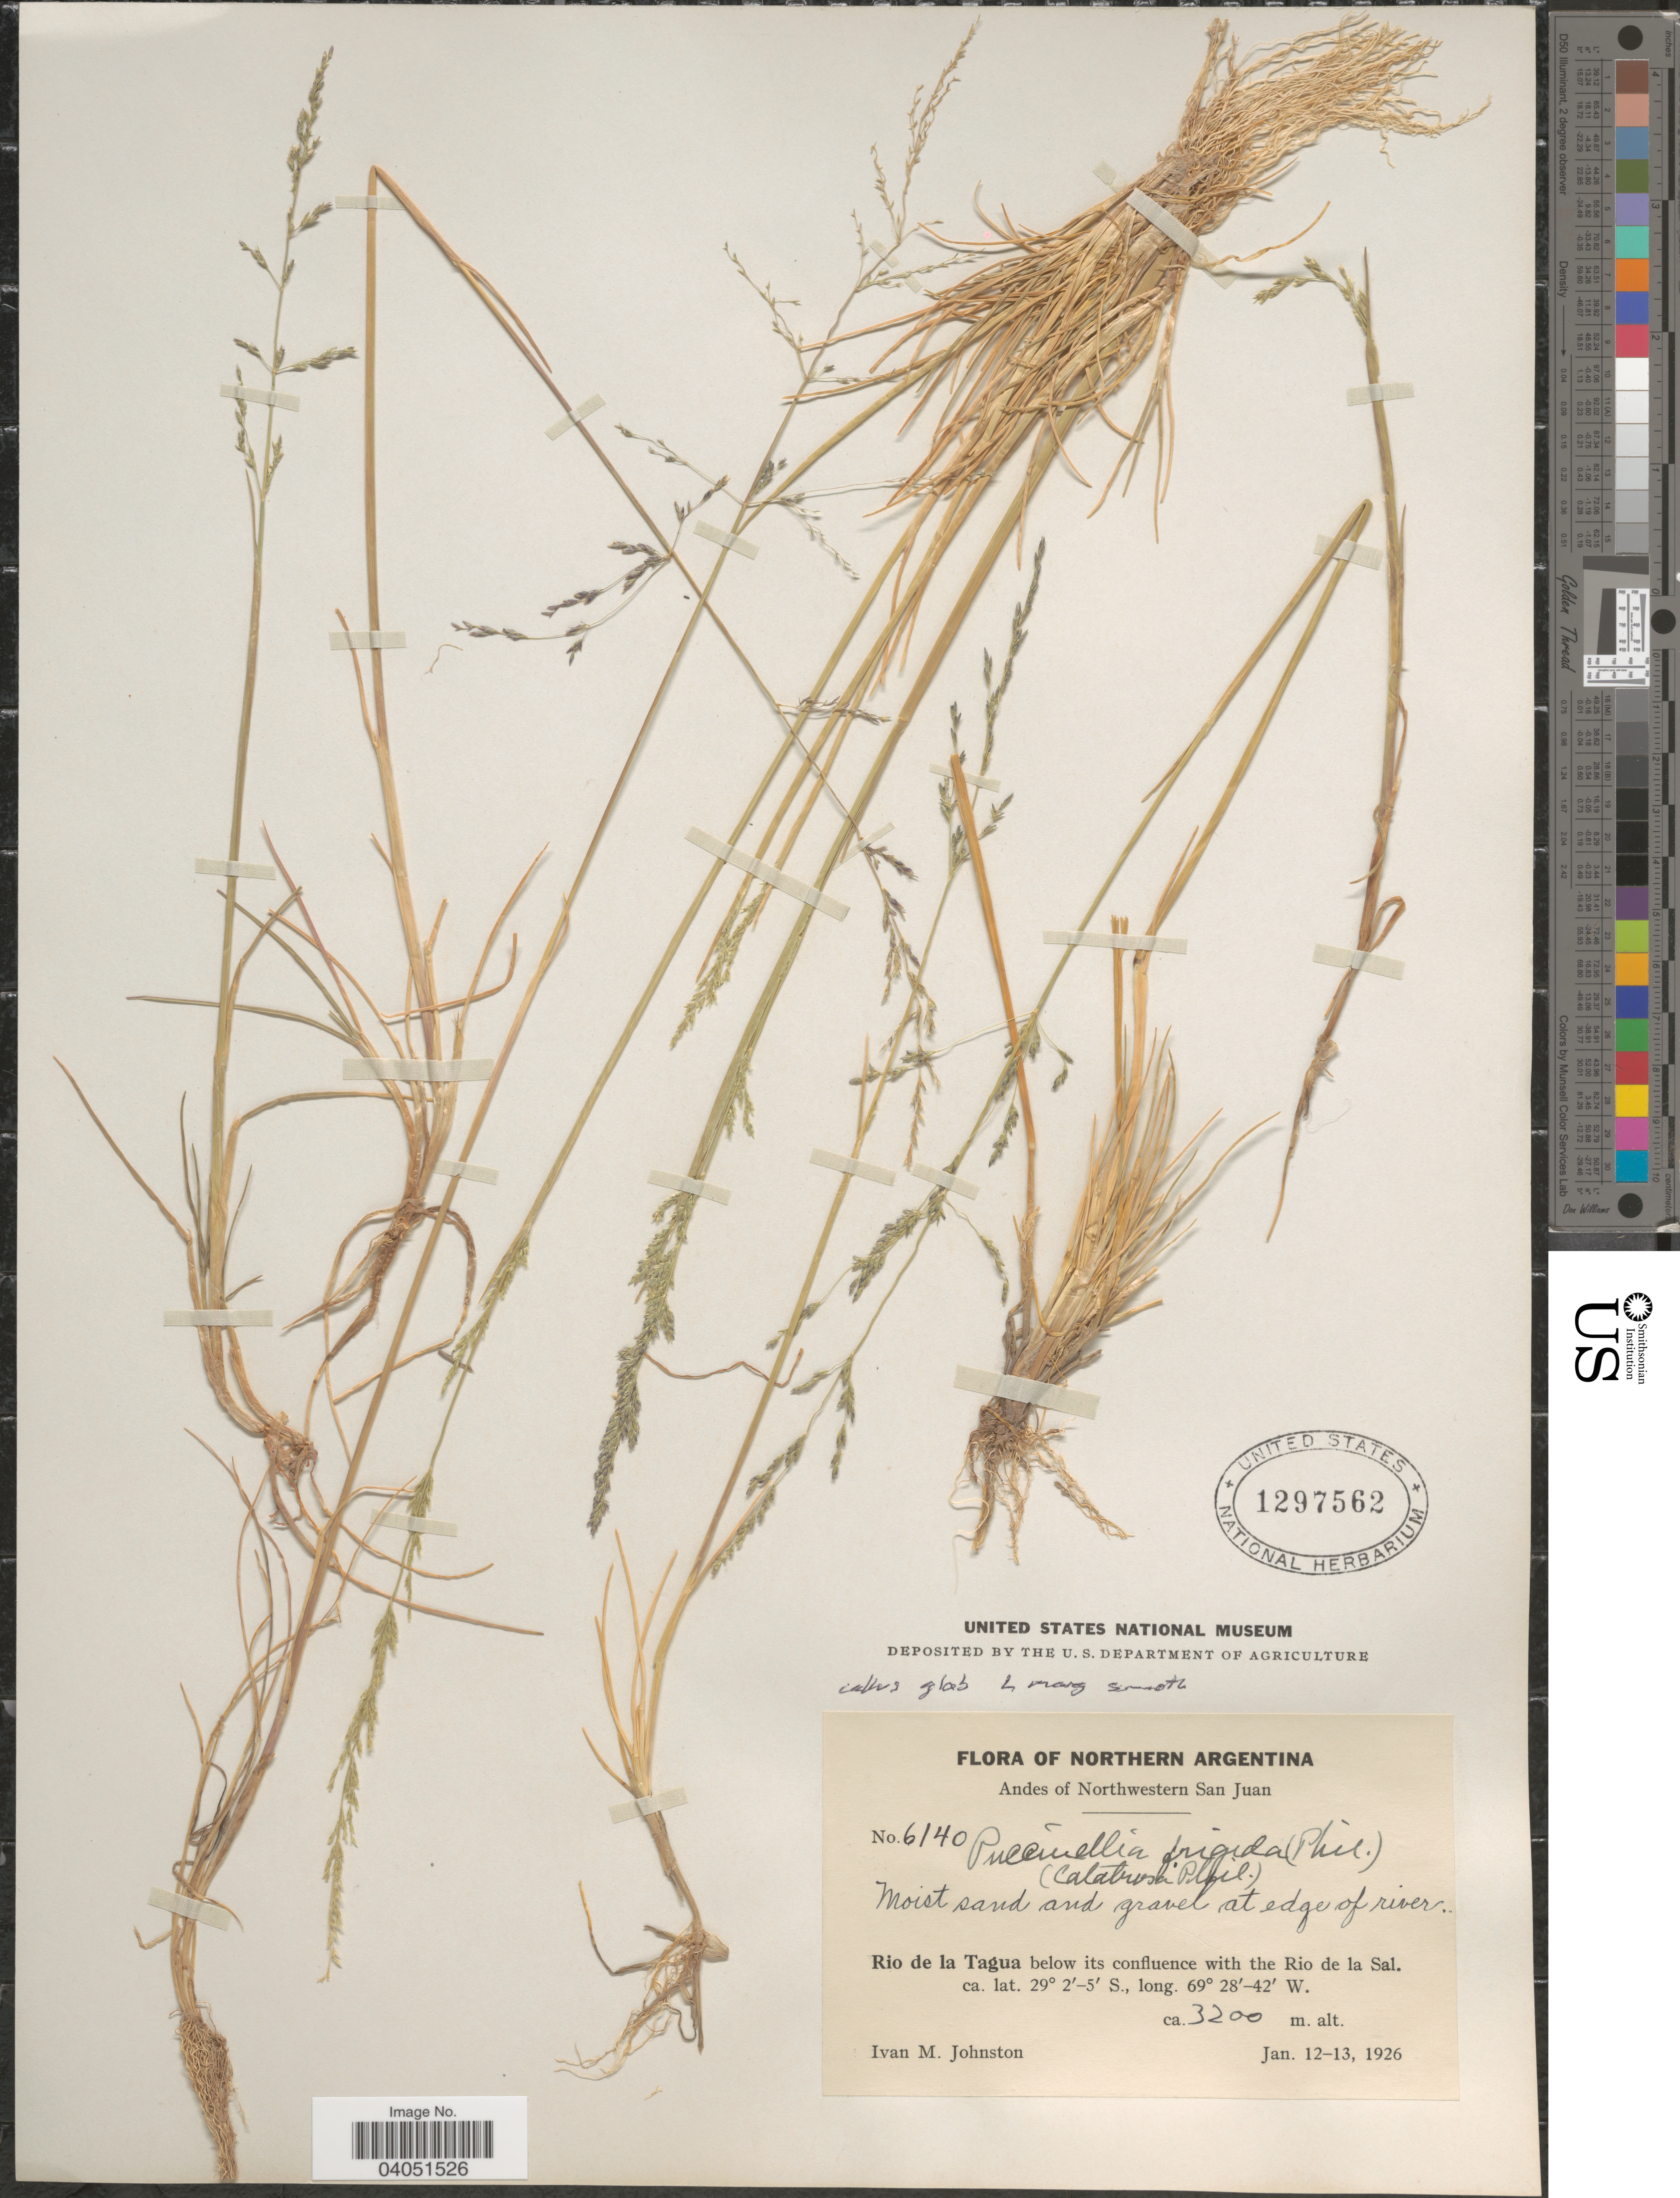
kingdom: Plantae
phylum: Tracheophyta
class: Liliopsida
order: Poales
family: Poaceae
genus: Puccinellia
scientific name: Puccinellia frigida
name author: (Phil.) I.M. Johnst.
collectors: I.M. Johnston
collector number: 6140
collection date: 1926-01-12/1926-01-13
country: Argentina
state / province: San Juan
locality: Northern Argentina. Andes of Northwestern San Juan. Moist sand and gravel at edge of river. Rio de laTagua below its confluence with the Rio de la Sal.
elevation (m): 3200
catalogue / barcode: US 1297562